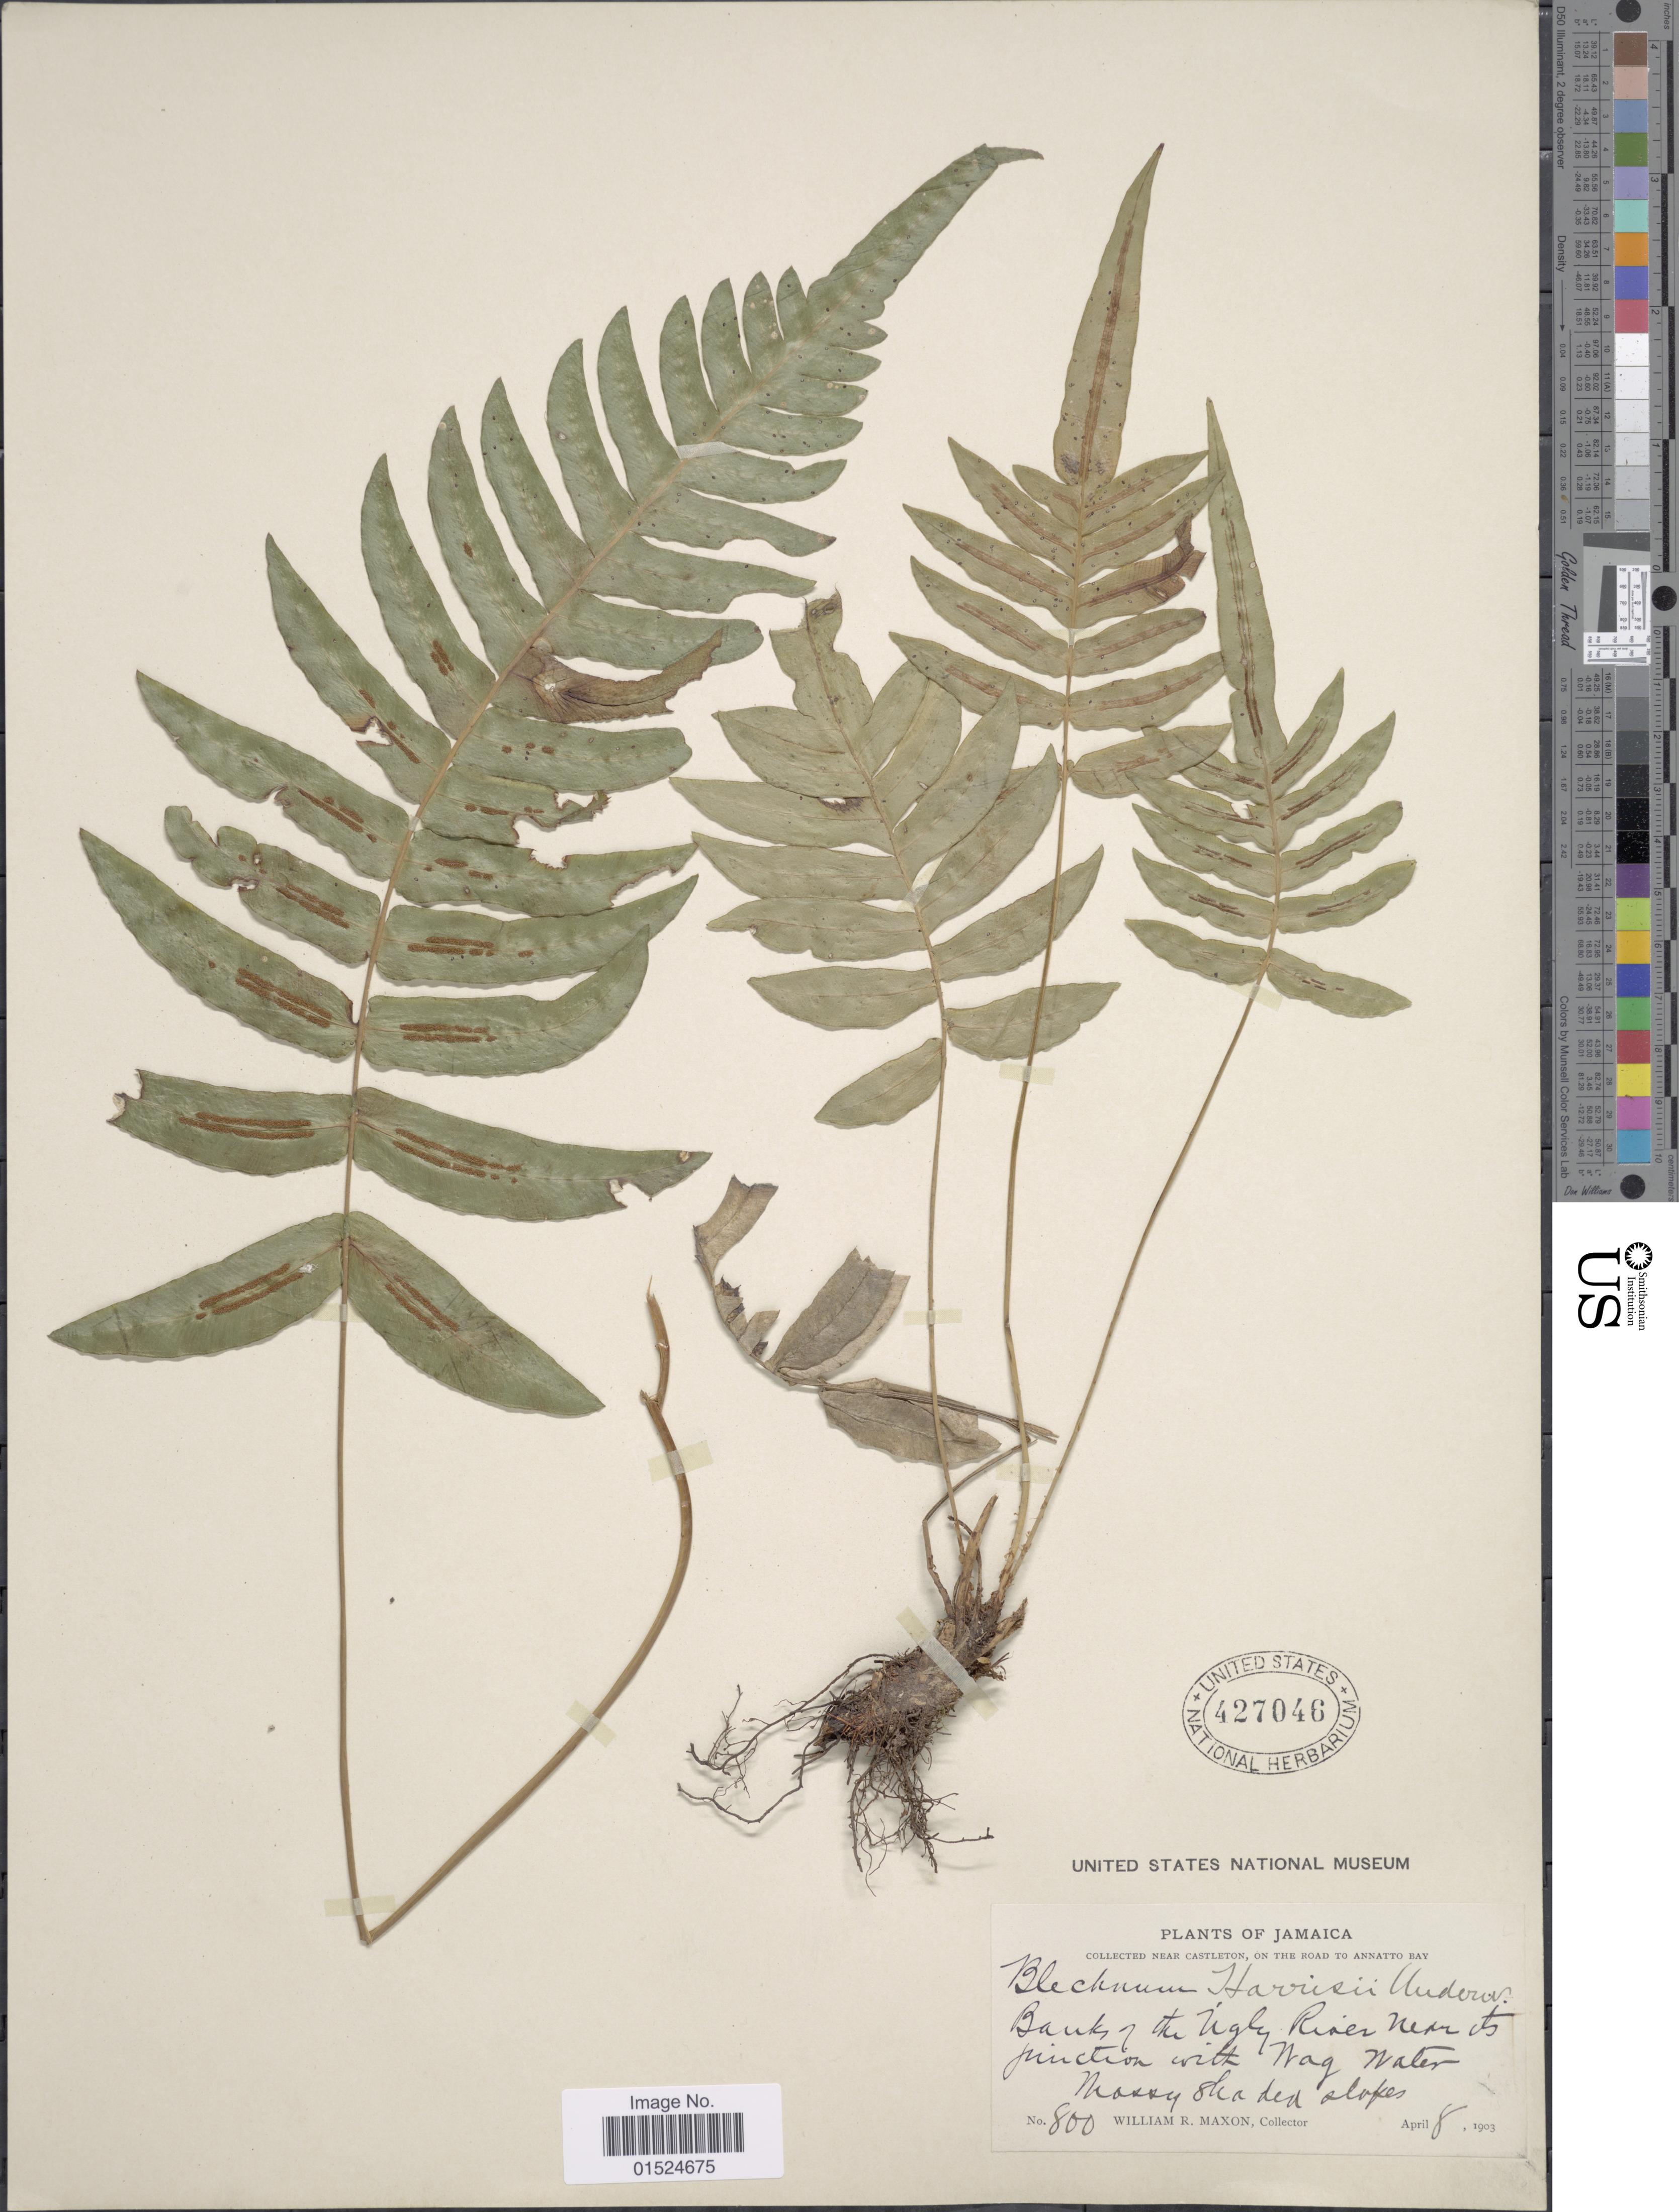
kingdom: Plantae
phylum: Tracheophyta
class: Polypodiopsida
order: Polypodiales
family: Blechnaceae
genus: Blechnum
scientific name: Blechnum x antillanum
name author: Proctor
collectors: W. R. Maxon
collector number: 800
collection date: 1903-04-08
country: Jamaica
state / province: Saint Mary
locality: Near Castleton, on the road to Annatto Bay. Banks of the Ugly River near its junction with Wag Water.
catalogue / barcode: US 427046